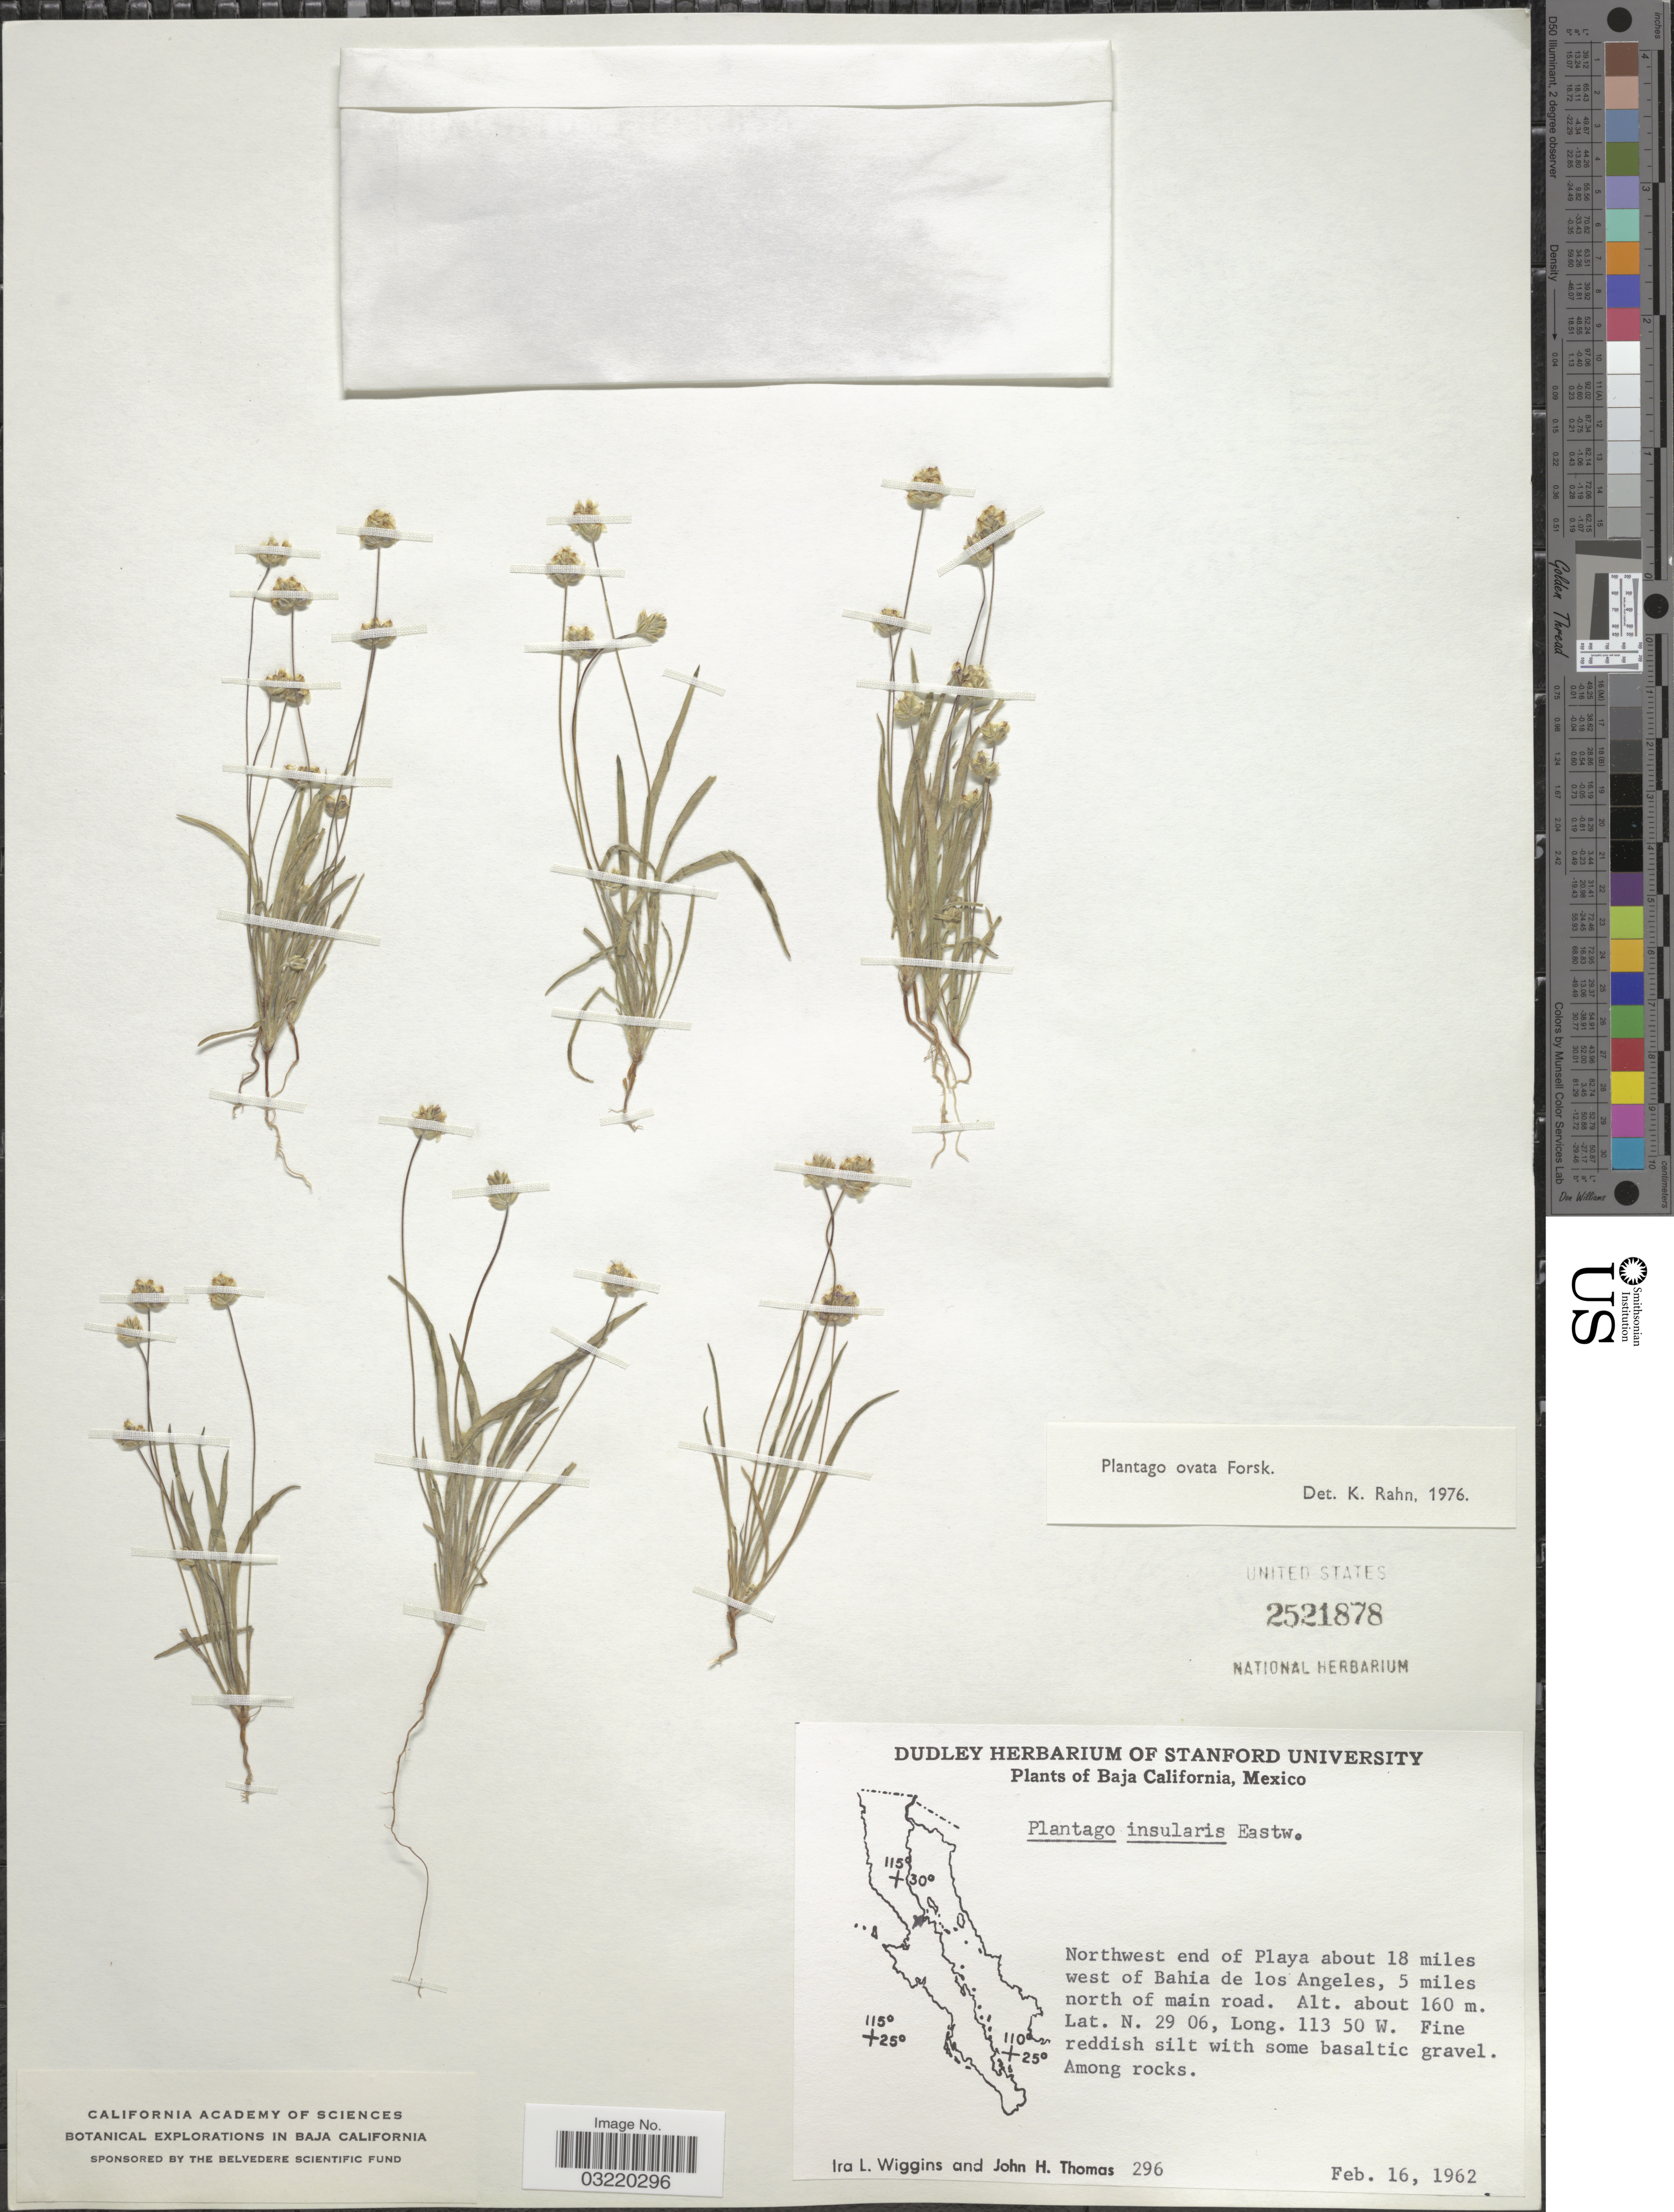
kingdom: Plantae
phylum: Tracheophyta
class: Magnoliopsida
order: Lamiales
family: Plantaginaceae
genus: Plantago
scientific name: Plantago ovata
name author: Forssk.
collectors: I. L. Wiggins & J. H. Thomas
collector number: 296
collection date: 1962-02-16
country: Mexico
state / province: Baja California Norte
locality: Northwest end of Playa about 18 miles west of Bahia de los Angeles, 5 miles north of main road.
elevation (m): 160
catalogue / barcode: US 2521878